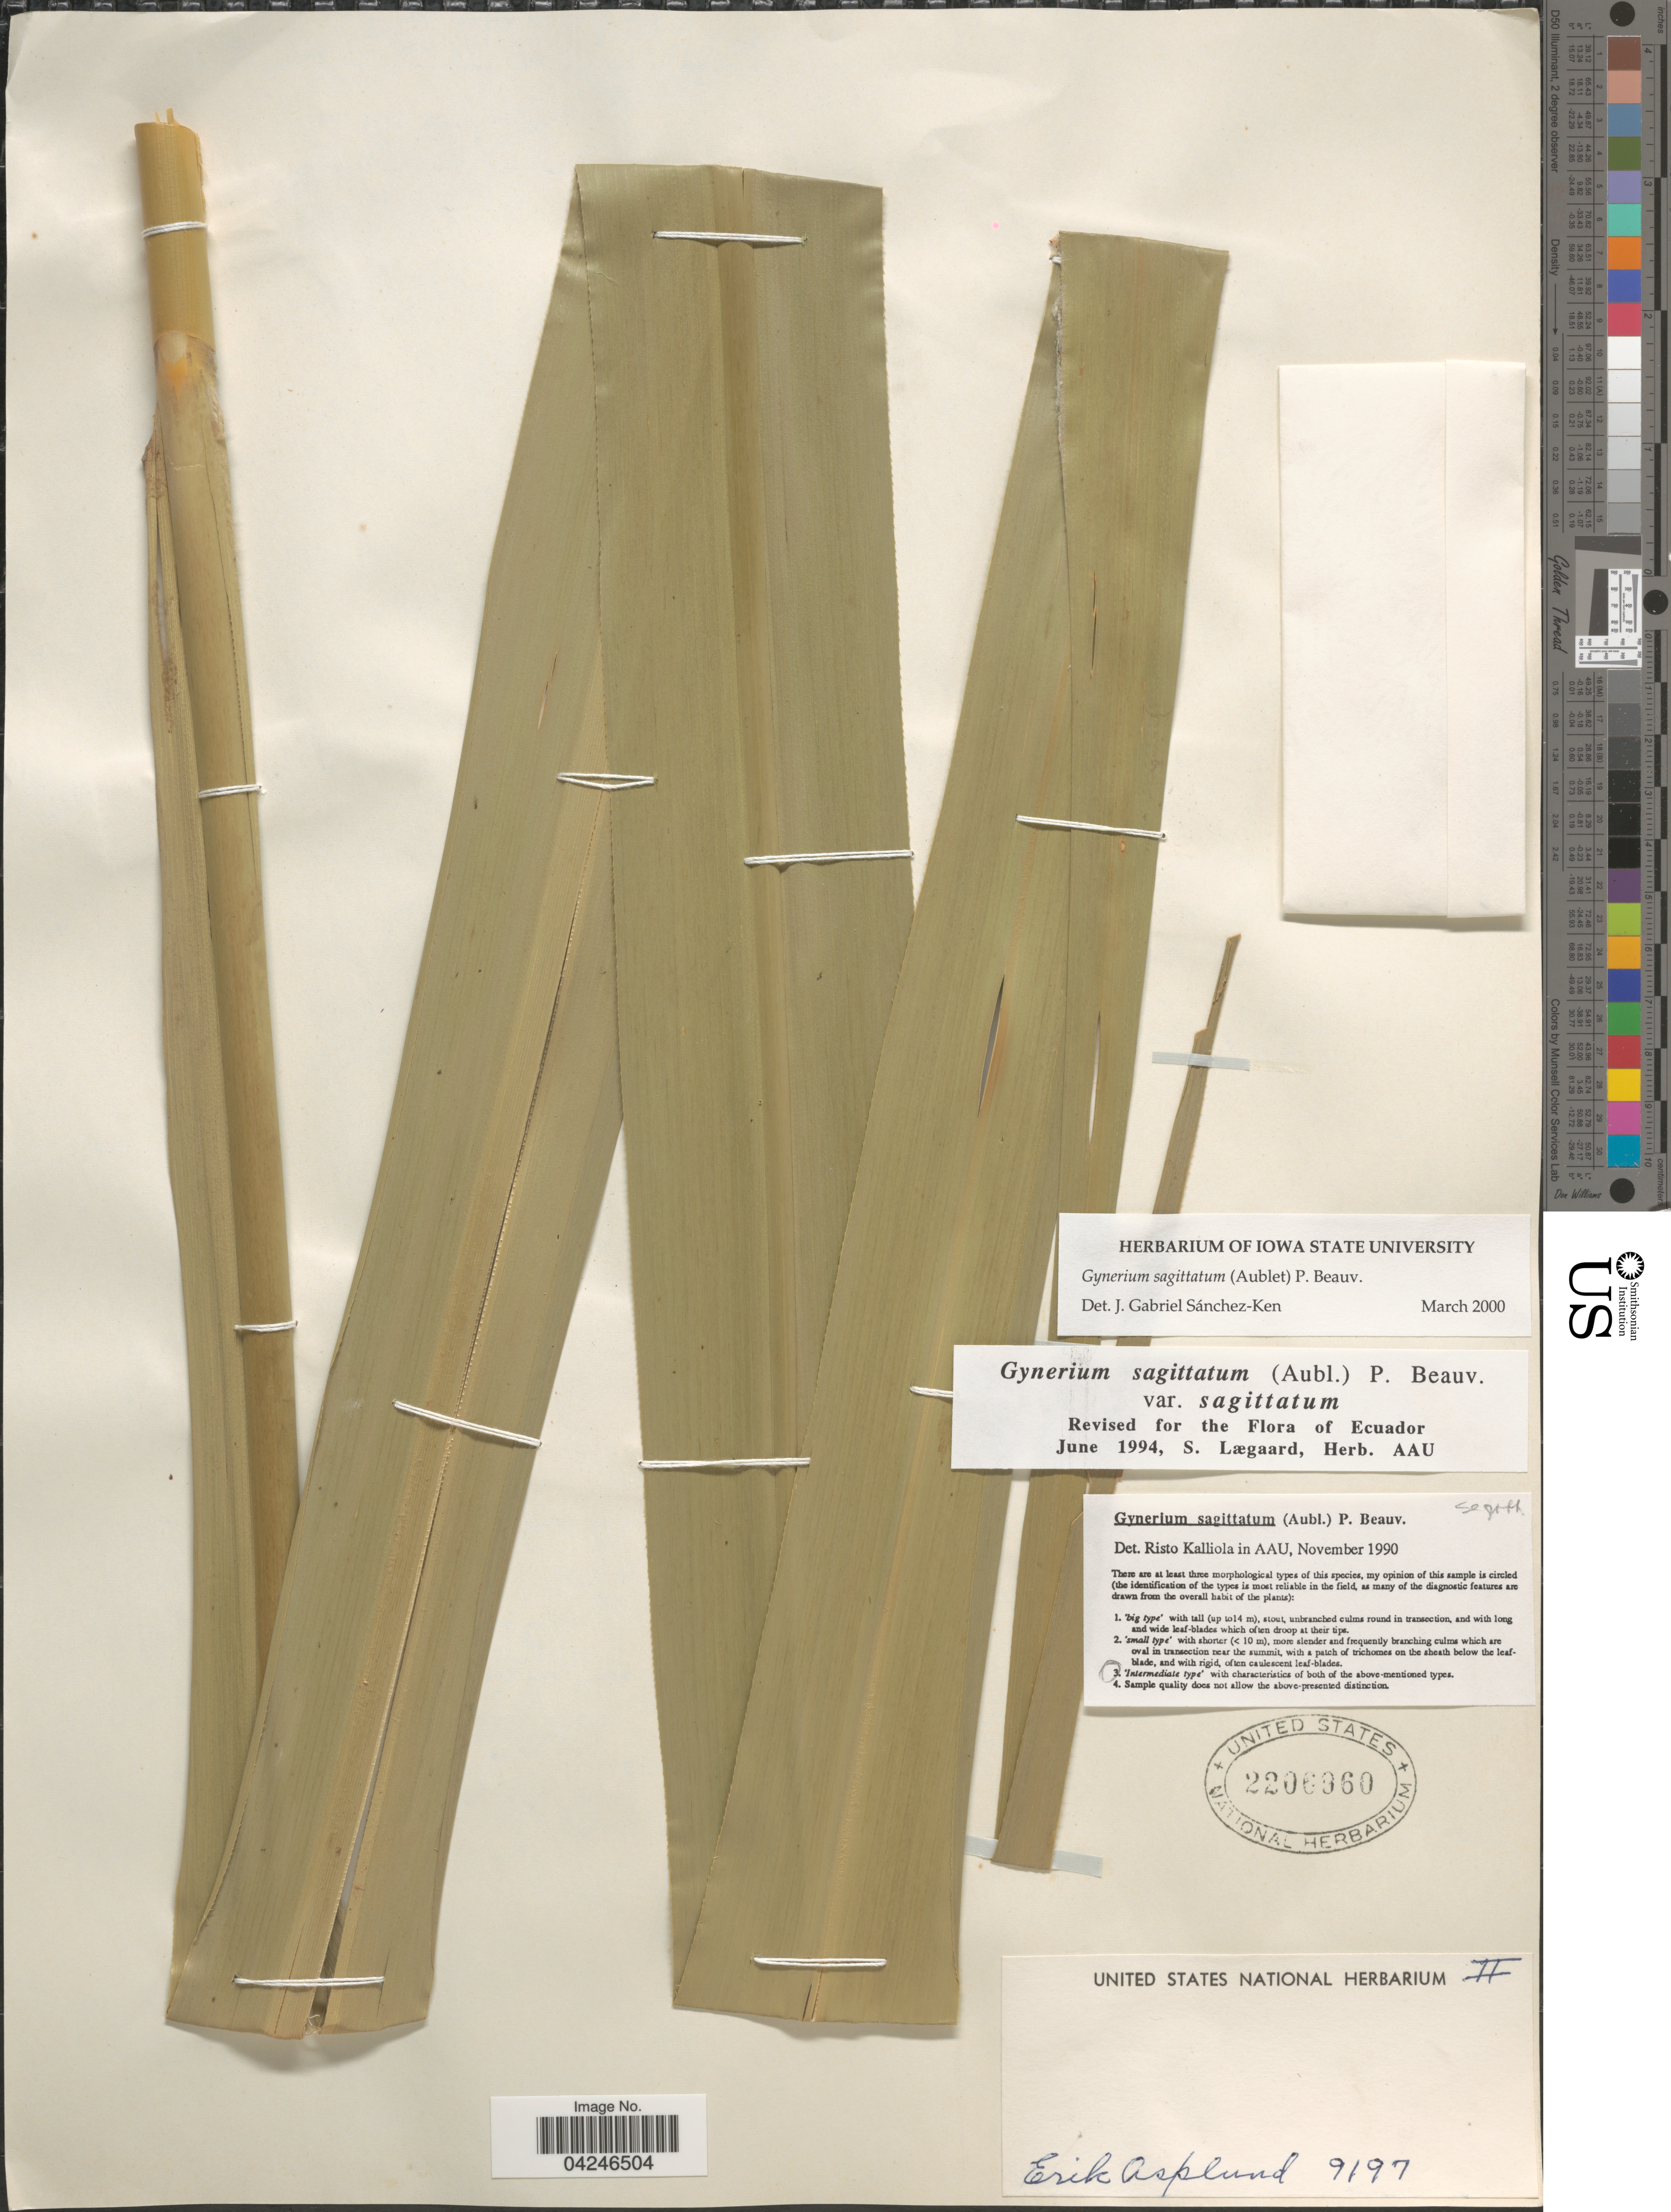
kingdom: Plantae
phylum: Tracheophyta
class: Liliopsida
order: Poales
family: Poaceae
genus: Gynerium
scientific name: Gynerium sagittatum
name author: (Aubl.) P. Beauv.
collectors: E. Asplund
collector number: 9197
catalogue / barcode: US 2206960